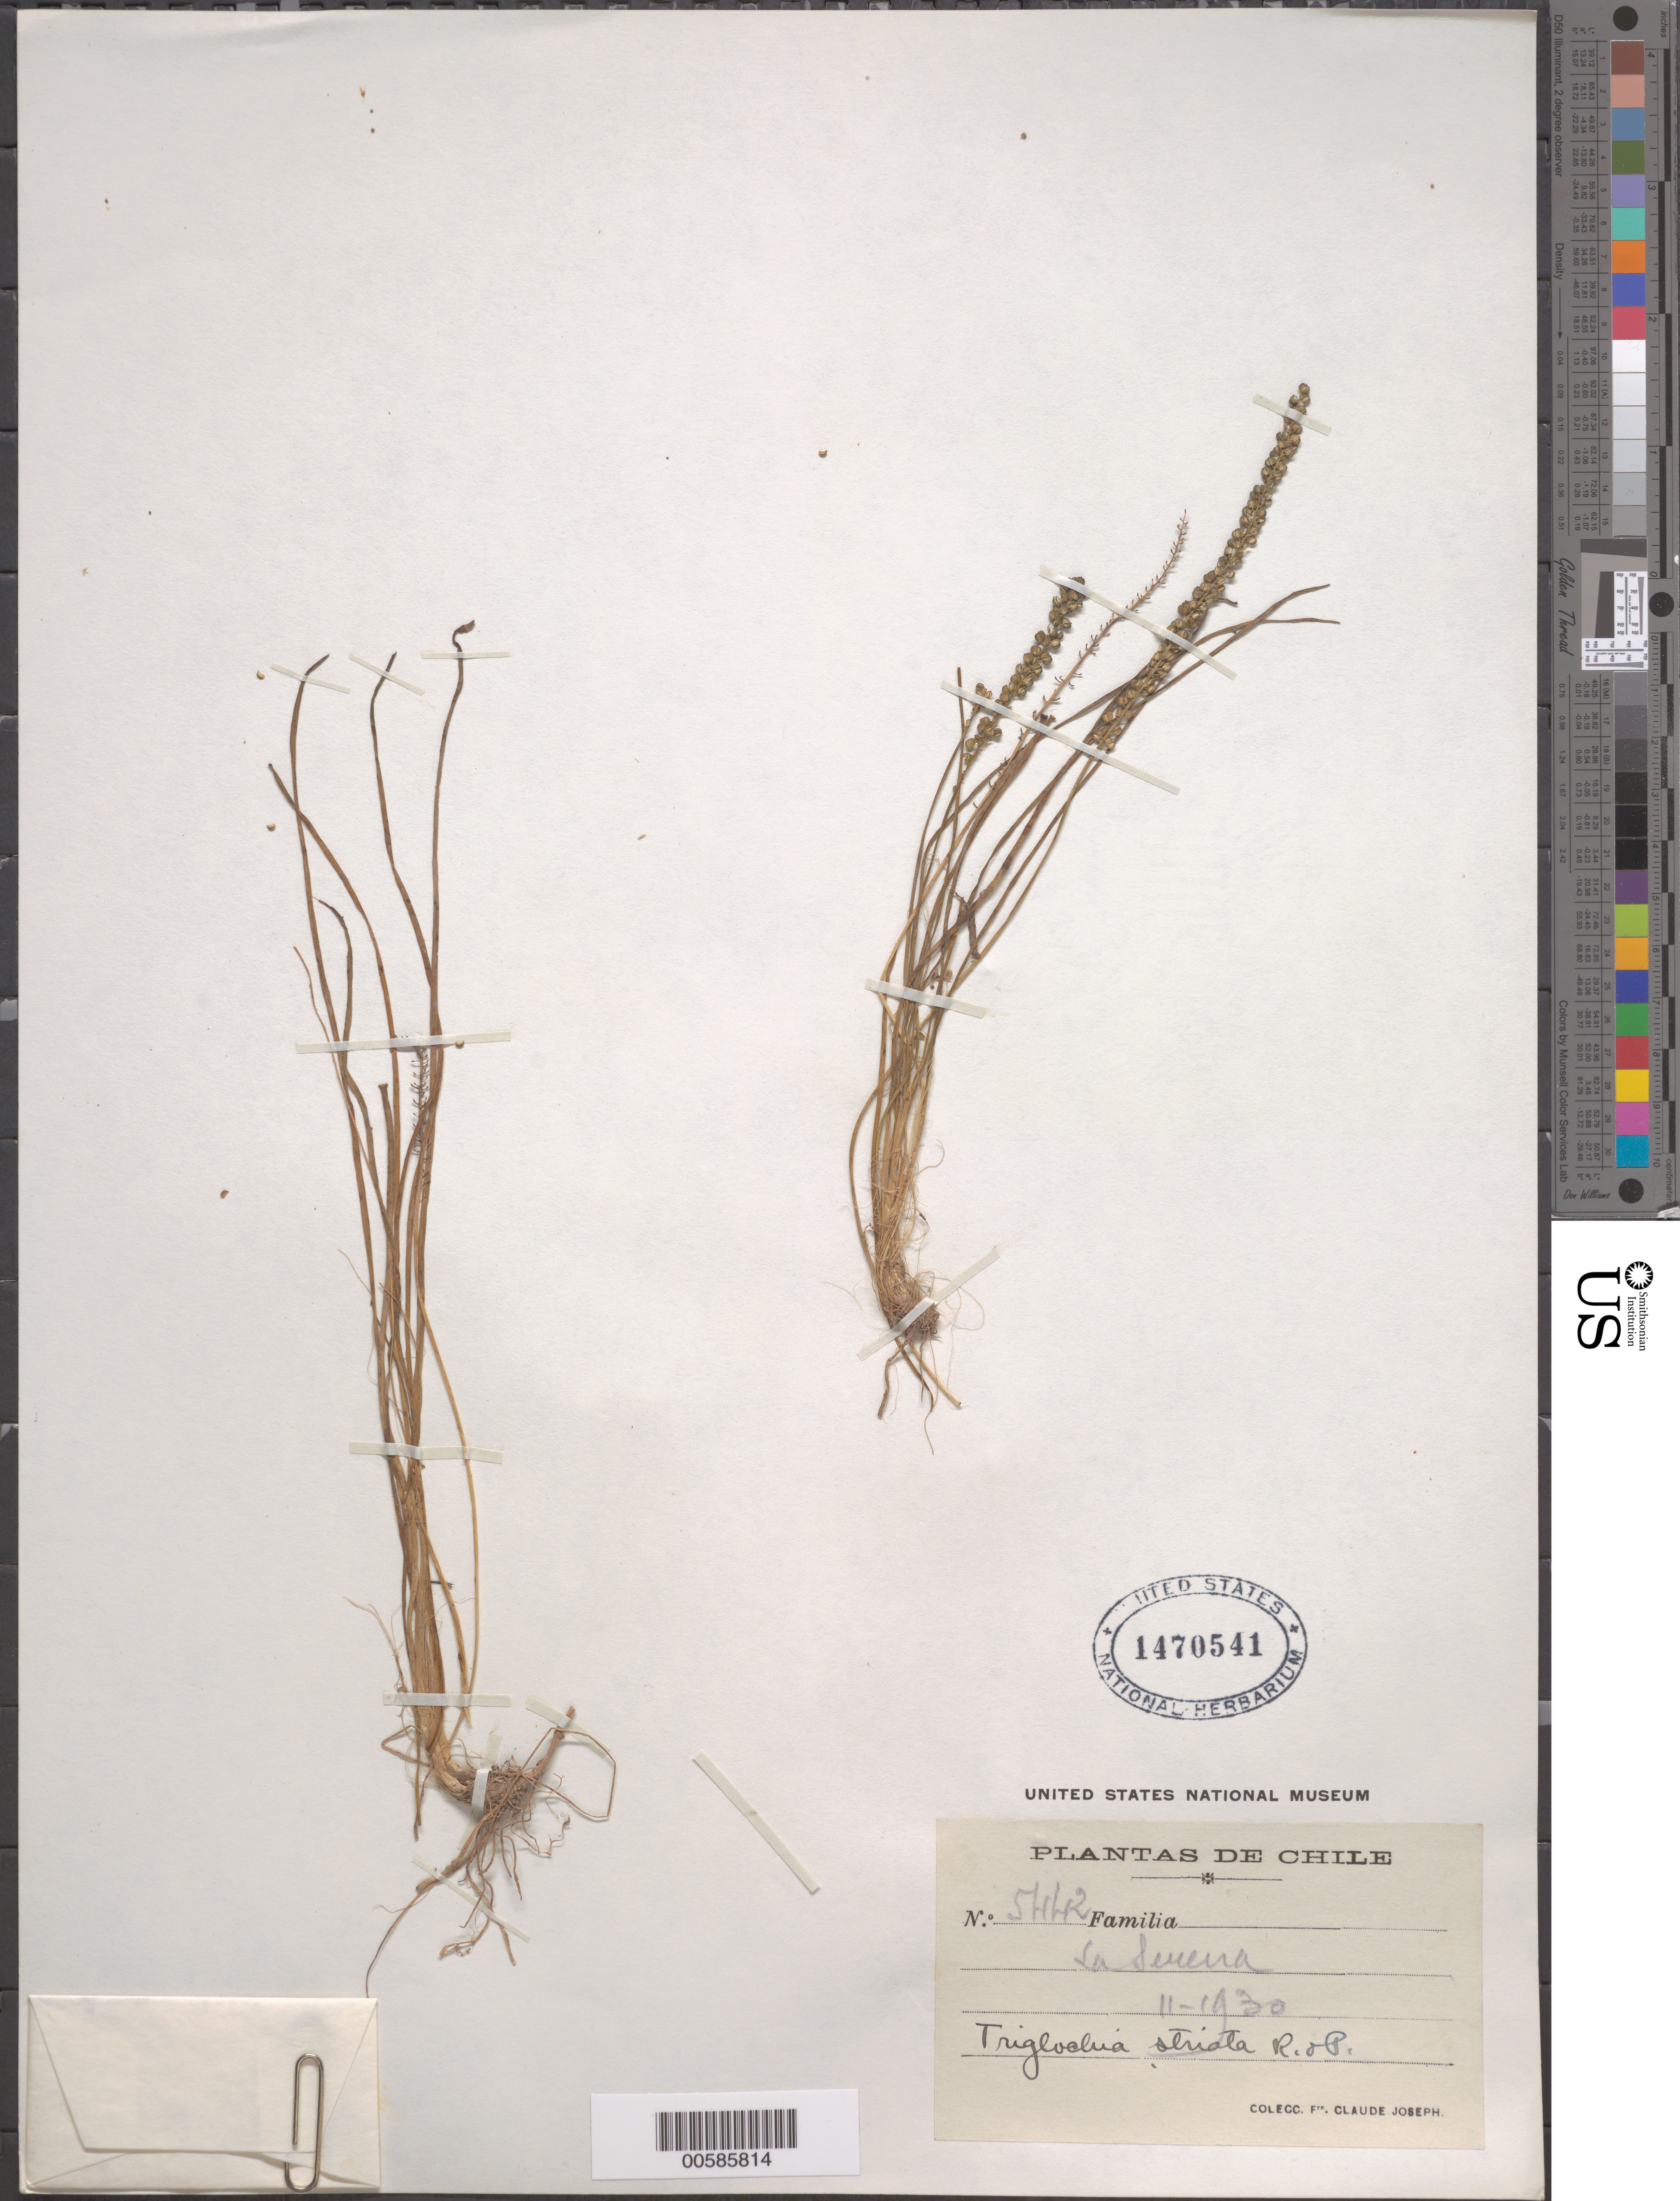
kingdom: Plantae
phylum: Tracheophyta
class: Liliopsida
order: Alismatales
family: Juncaginaceae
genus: Triglochin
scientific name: Triglochin striata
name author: Ruiz & Pav.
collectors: Bro. Claude-Joseph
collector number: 5442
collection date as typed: Feb 1930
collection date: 1930-02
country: Chile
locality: La Severra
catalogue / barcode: US 1470541